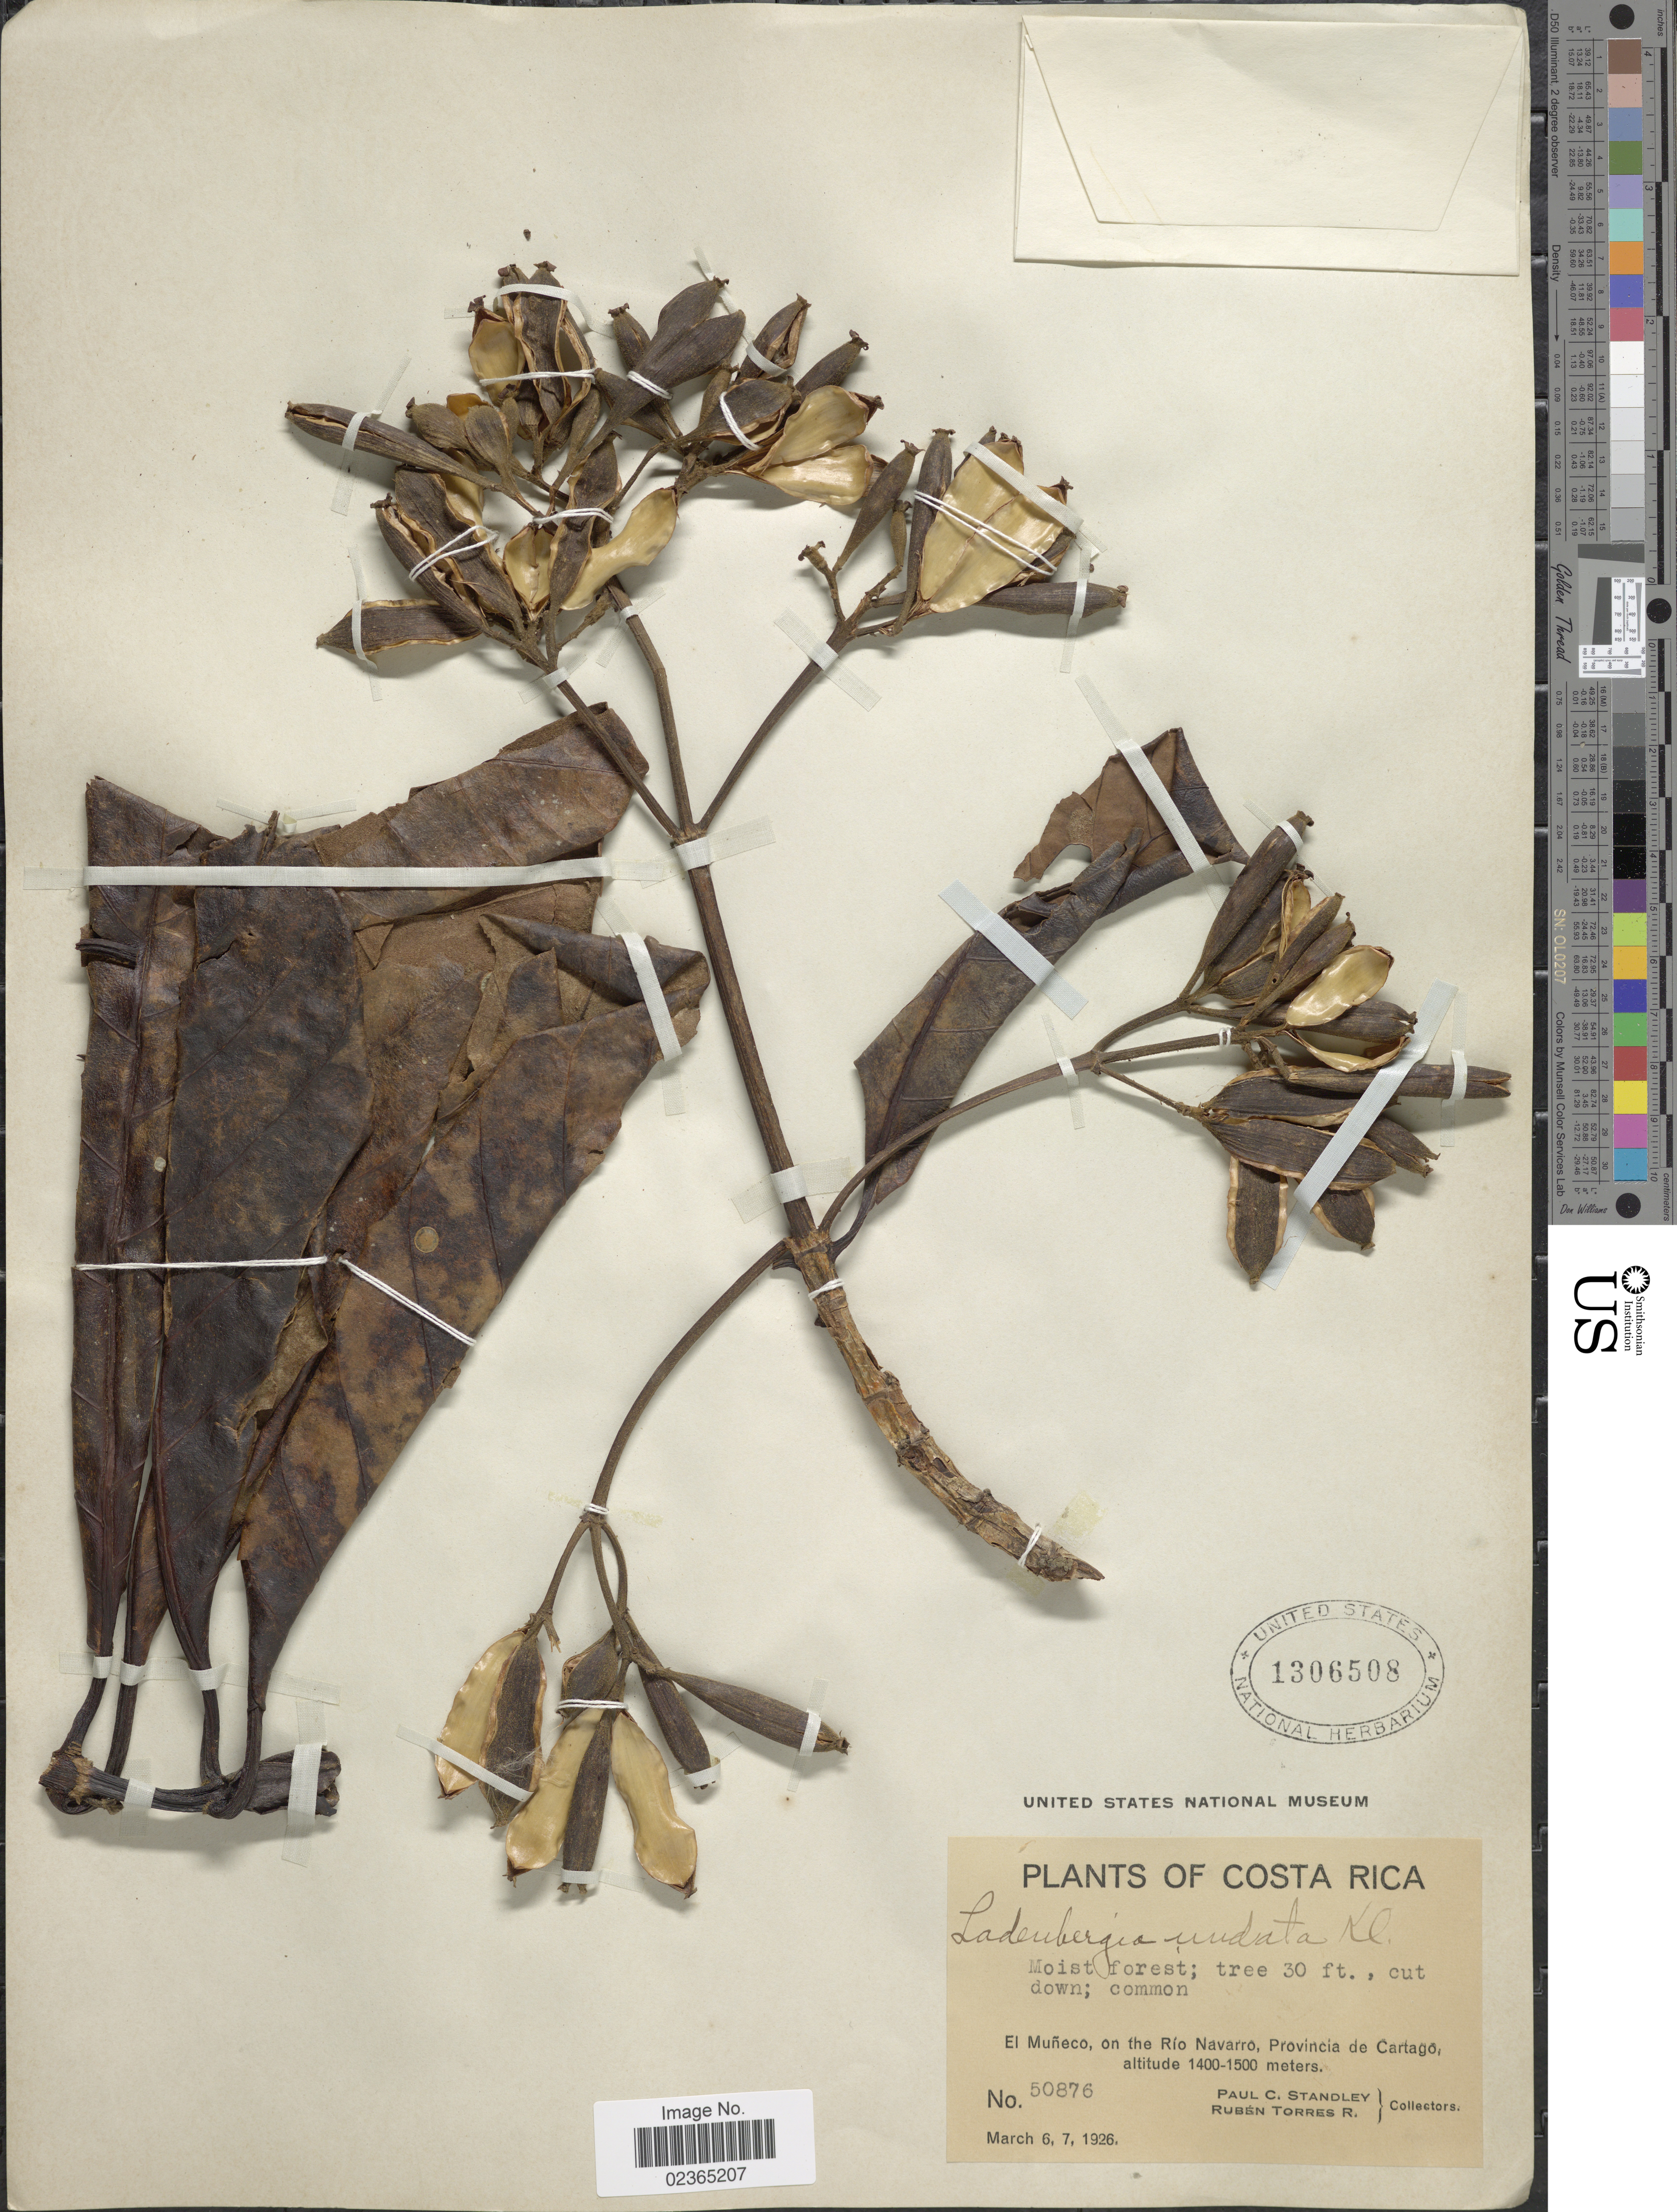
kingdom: Plantae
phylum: Tracheophyta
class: Magnoliopsida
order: Gentianales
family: Rubiaceae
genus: Ladenbergia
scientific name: Ladenbergia undata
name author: Klotzsch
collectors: P. C. Standley & R. Torres Rojas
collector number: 50876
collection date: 1926-03-06/1926-03-07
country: Costa Rica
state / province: Cartago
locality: El Muneco, on the Rio Navarro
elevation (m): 1400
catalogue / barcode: US 1306508